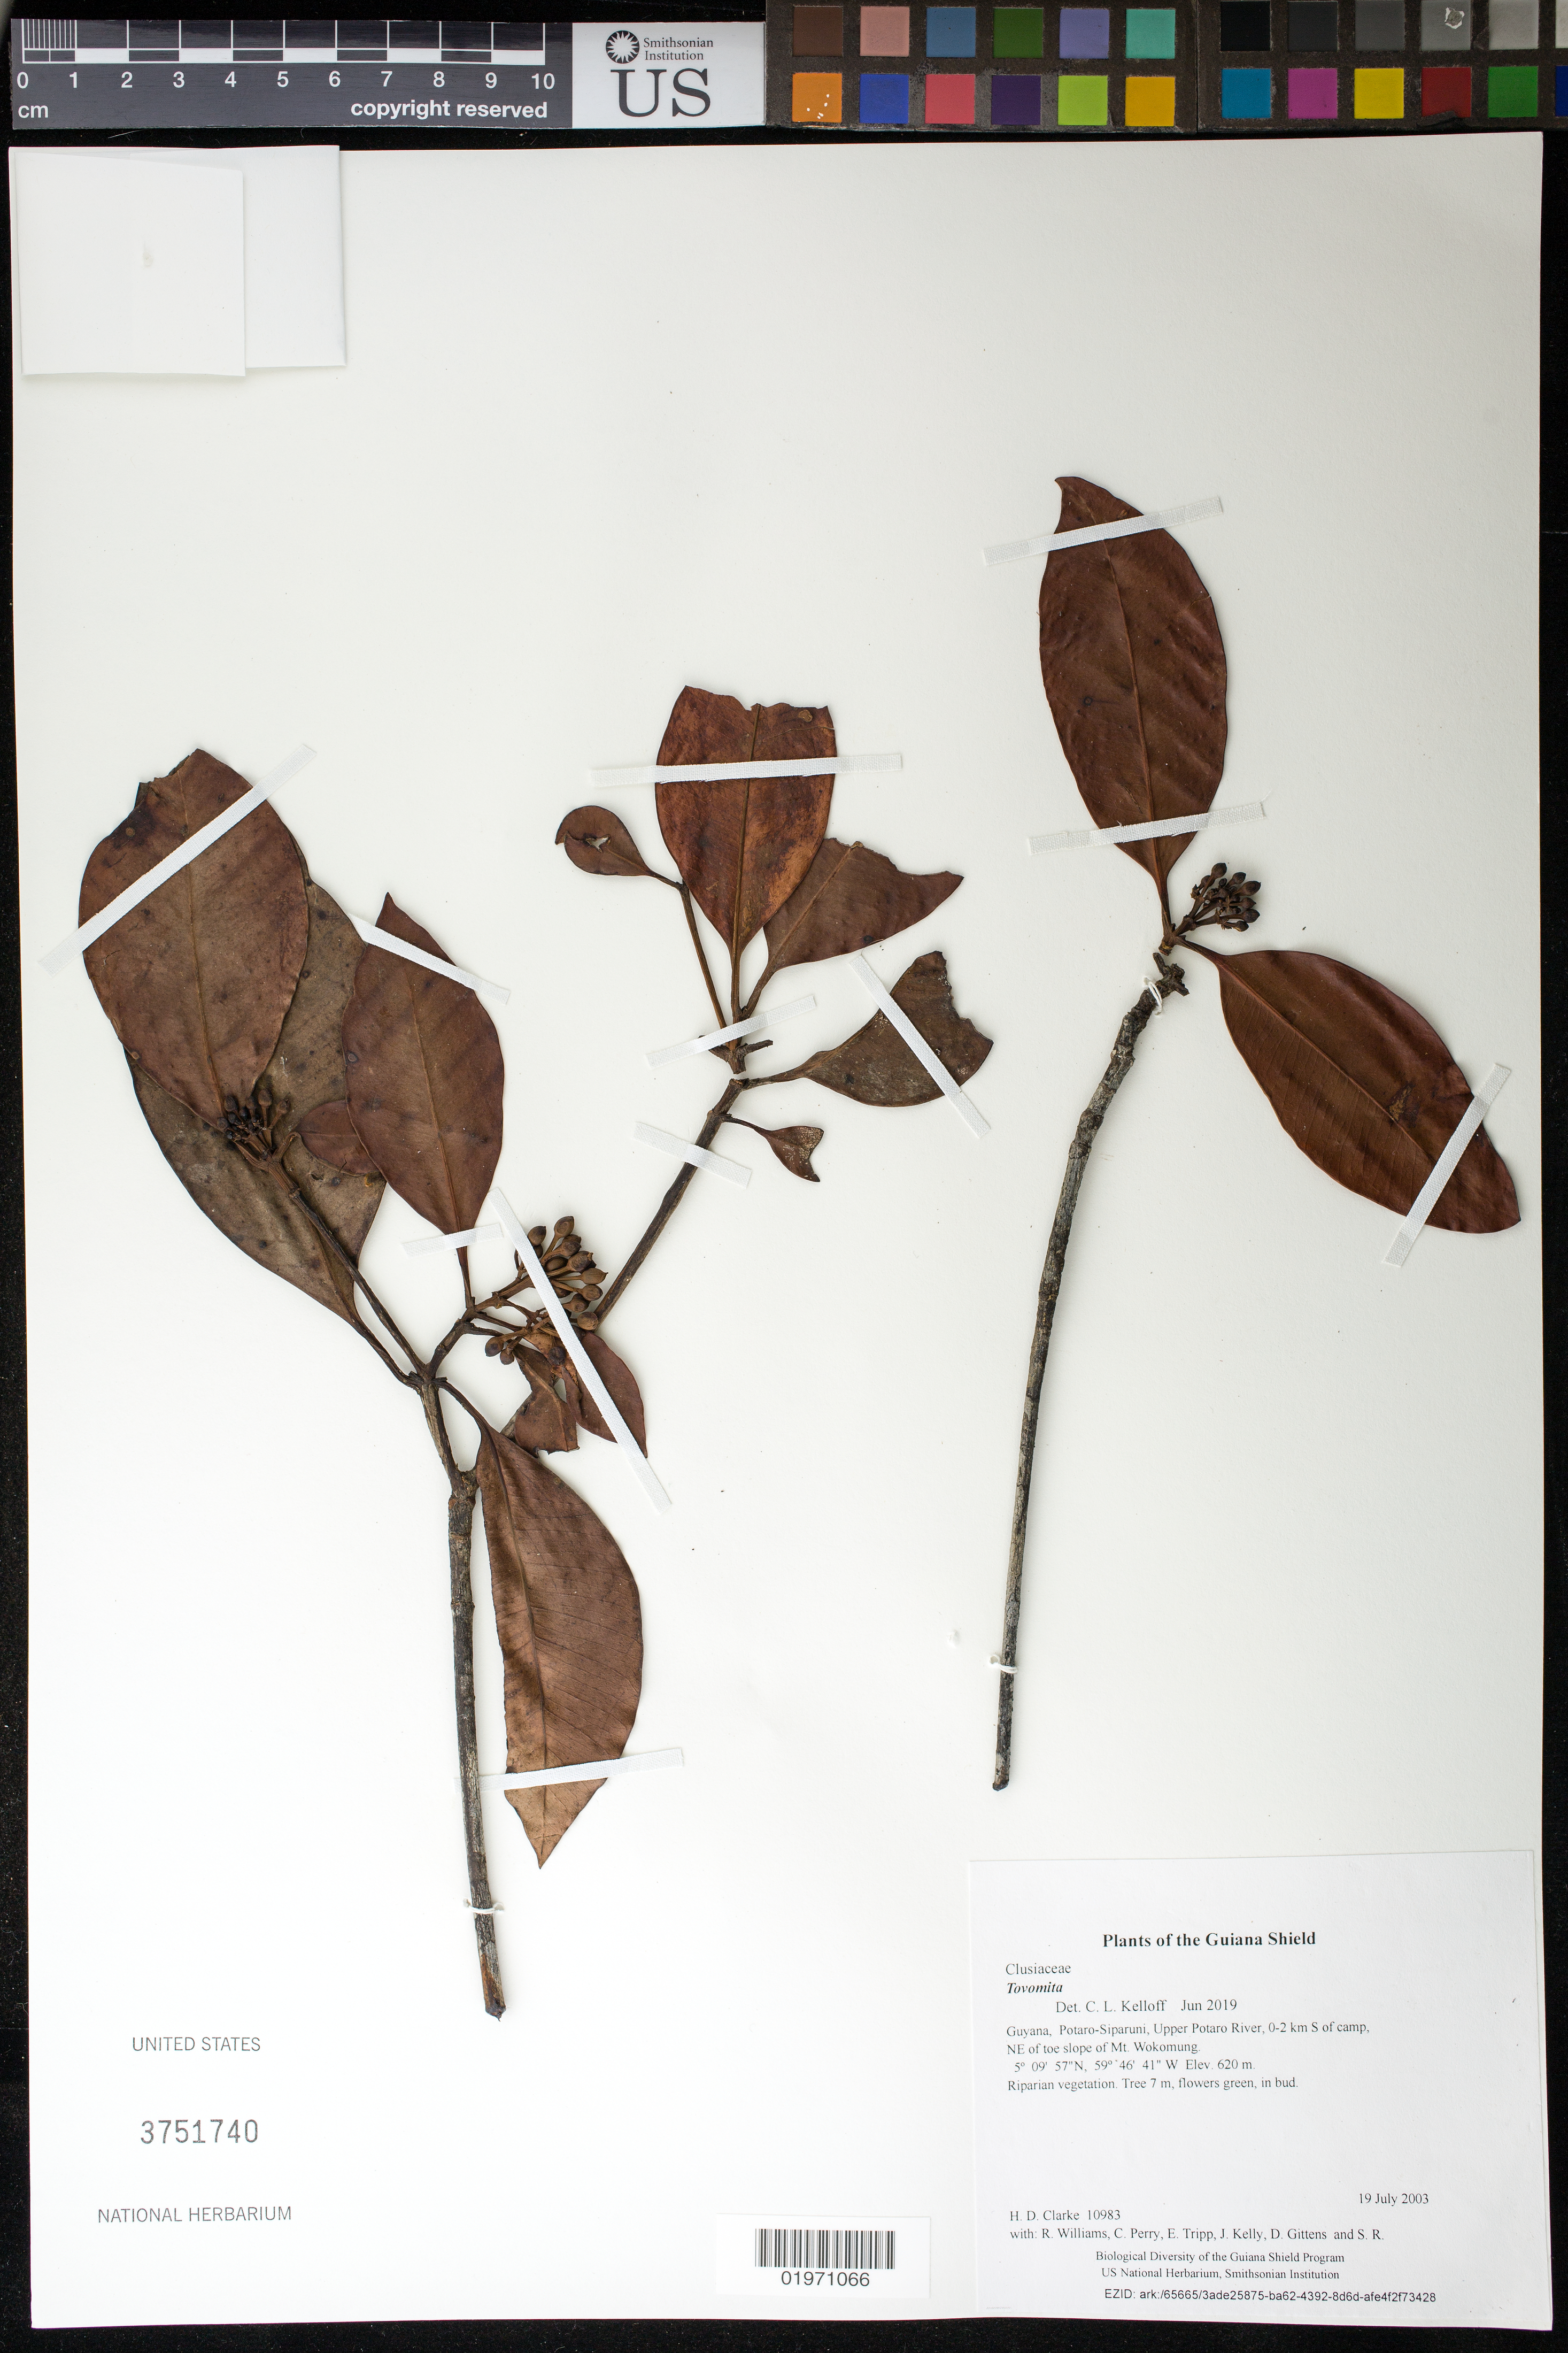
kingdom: Plantae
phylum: Tracheophyta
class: Magnoliopsida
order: Malpighiales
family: Clusiaceae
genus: Tovomita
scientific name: Tovomita sp.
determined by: Kelloff, C. L.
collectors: H. D. Clarke, R. Williams, C. Perry, E. Tripp, J. Kelly, D. Gittens & S. R. Stern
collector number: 10983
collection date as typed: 19 July 2003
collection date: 2003-07-19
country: Guyana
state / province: Potaro-Siparuni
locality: Upper Potaro River, 0-2 km S of camp, NE of toe slope of Mt. Wokomung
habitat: Riparian vegetation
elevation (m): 620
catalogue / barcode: US 3751740